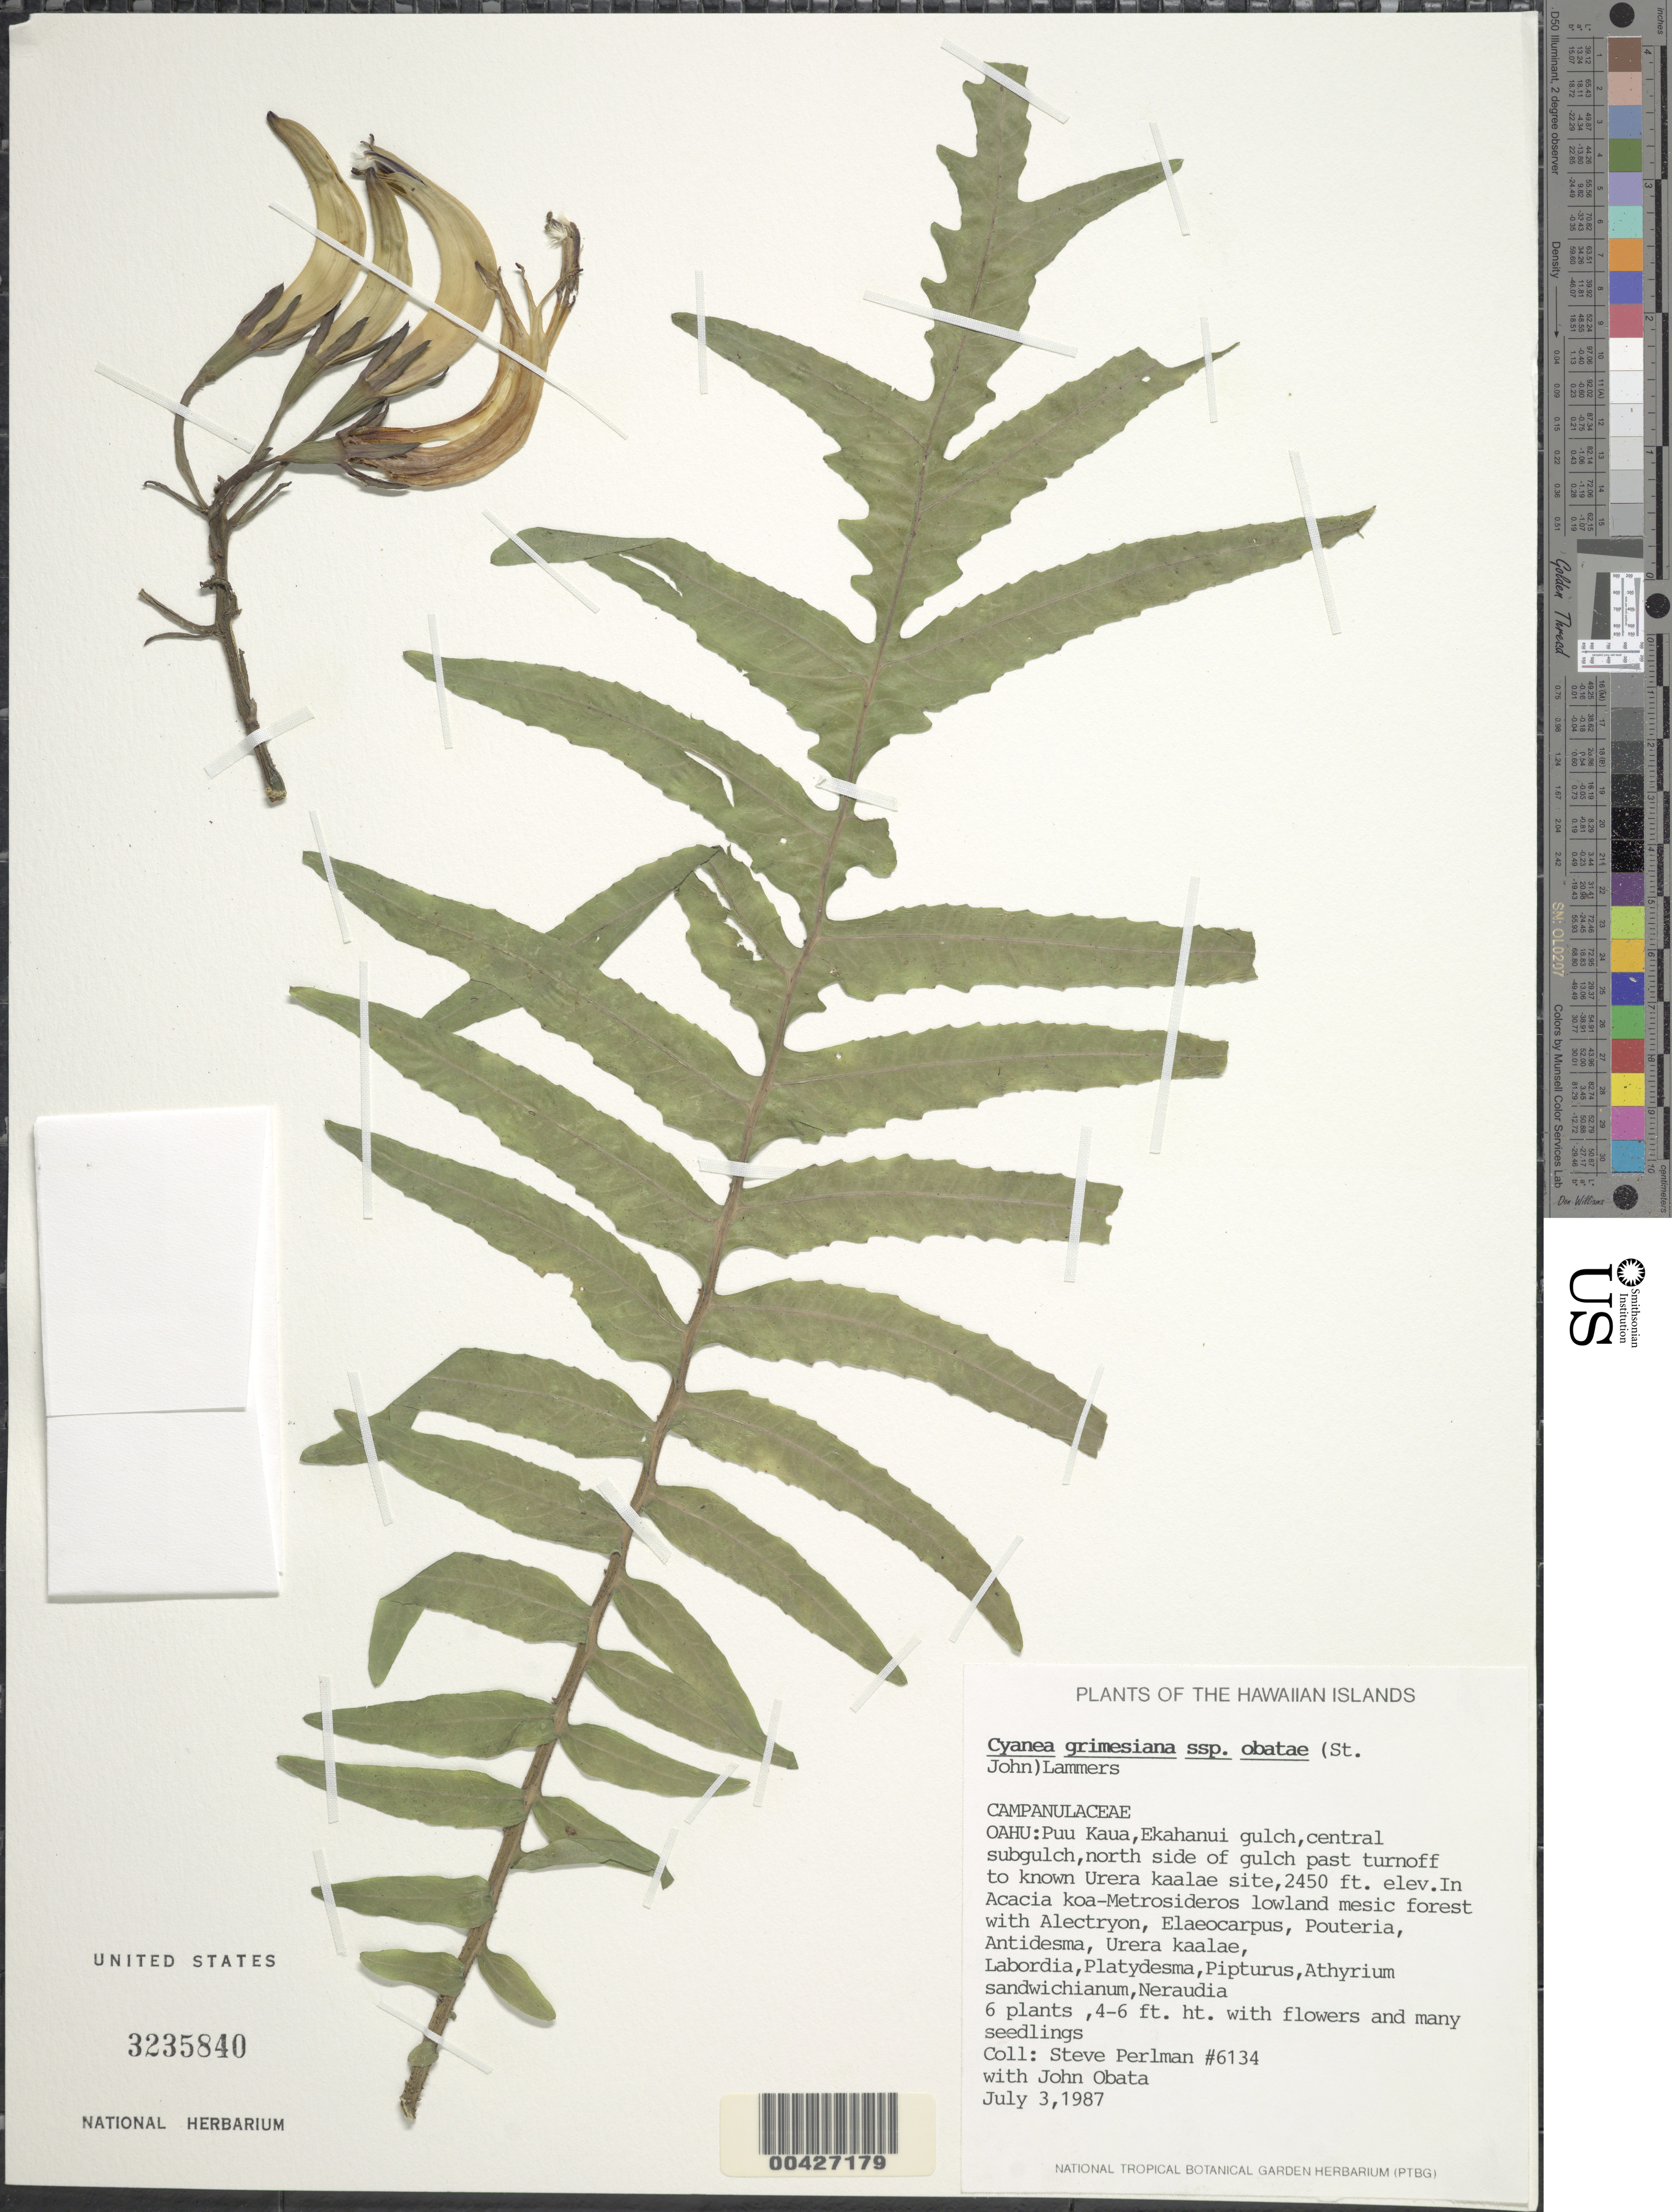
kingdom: Plantae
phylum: Tracheophyta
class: Magnoliopsida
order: Asterales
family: Campanulaceae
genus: Cyanea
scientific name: Cyanea grimesiana subsp. obatae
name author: (H. St. John) Lammers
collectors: S. P. Perlman & J. Obata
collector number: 6134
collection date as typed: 3 Jul 1987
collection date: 1987-07-03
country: United States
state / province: Hawaii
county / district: Honolulu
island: Oahu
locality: Ekahanui gulch, central subgulch, north side of gulch past turnoff to known Urera kaalae site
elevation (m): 747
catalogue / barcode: US 3235840